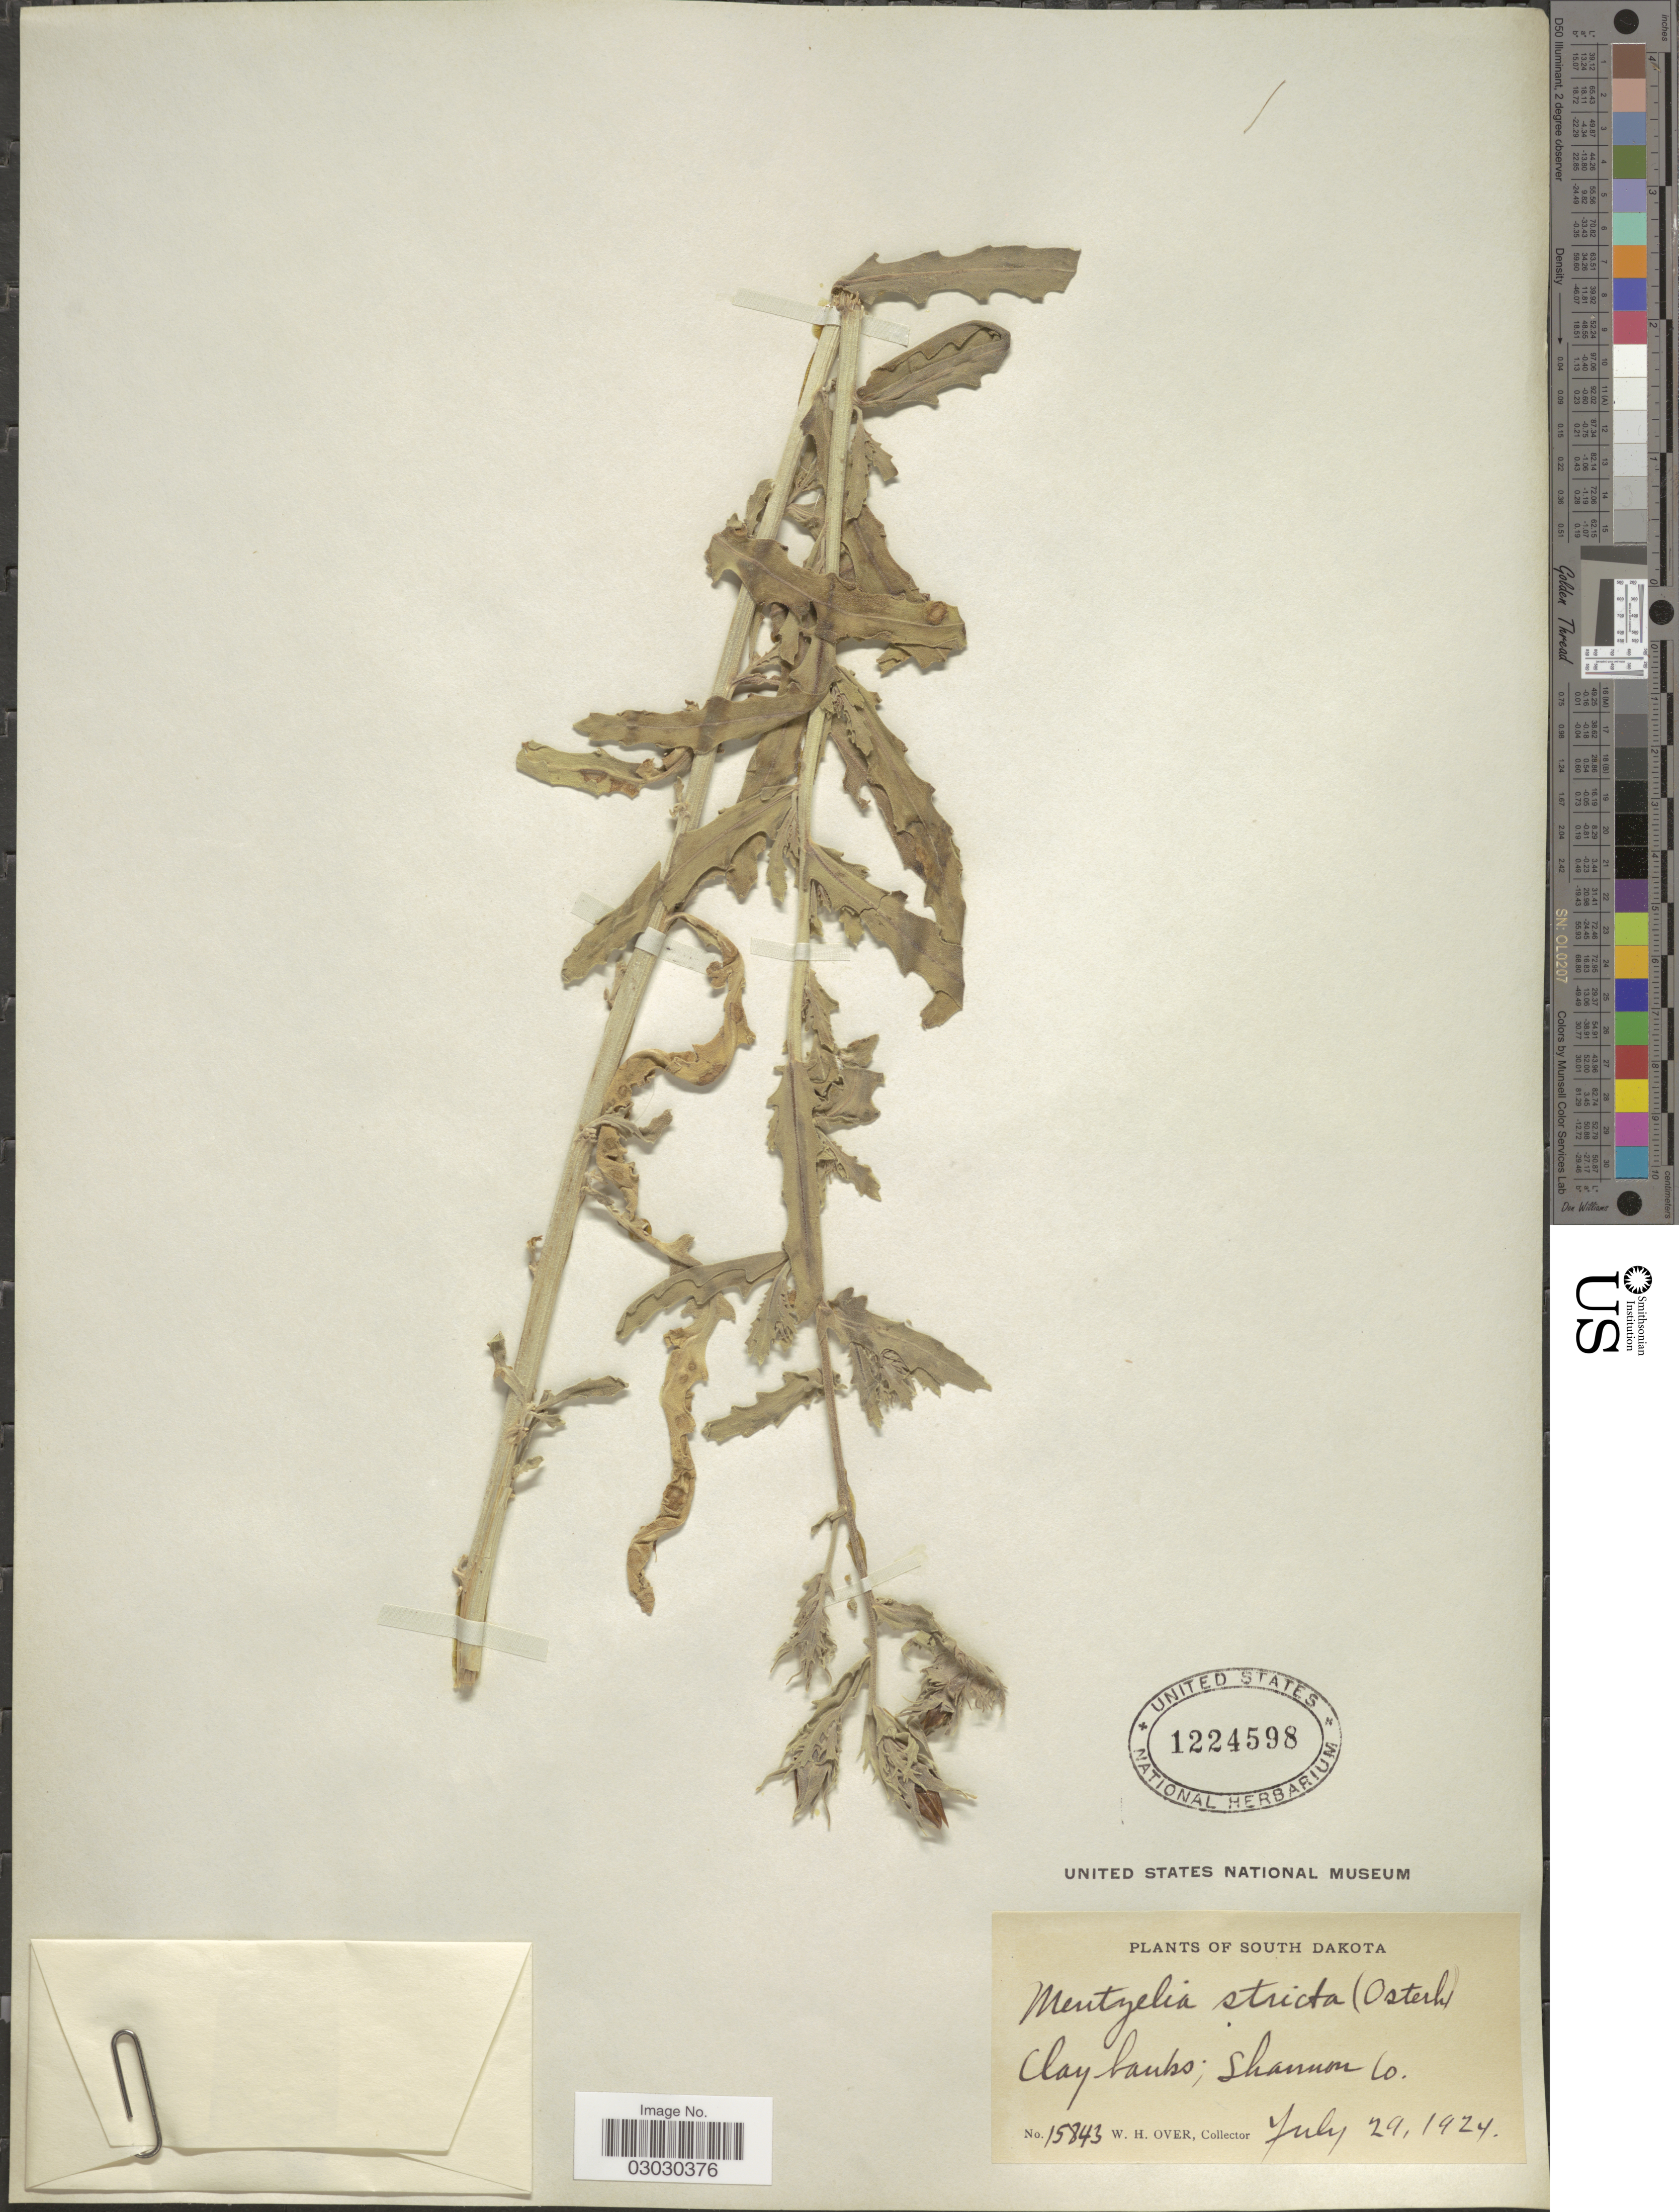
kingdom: Plantae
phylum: Tracheophyta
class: Magnoliopsida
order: Cornales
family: Loasaceae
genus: Mentzelia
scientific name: Mentzelia stricta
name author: (Osterh.) Stevens ex Jeffs & Little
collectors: W. Over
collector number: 15843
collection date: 1924-07-29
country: United States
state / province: South Dakota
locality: Clay banks, Shannon Co.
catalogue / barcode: US 1224598